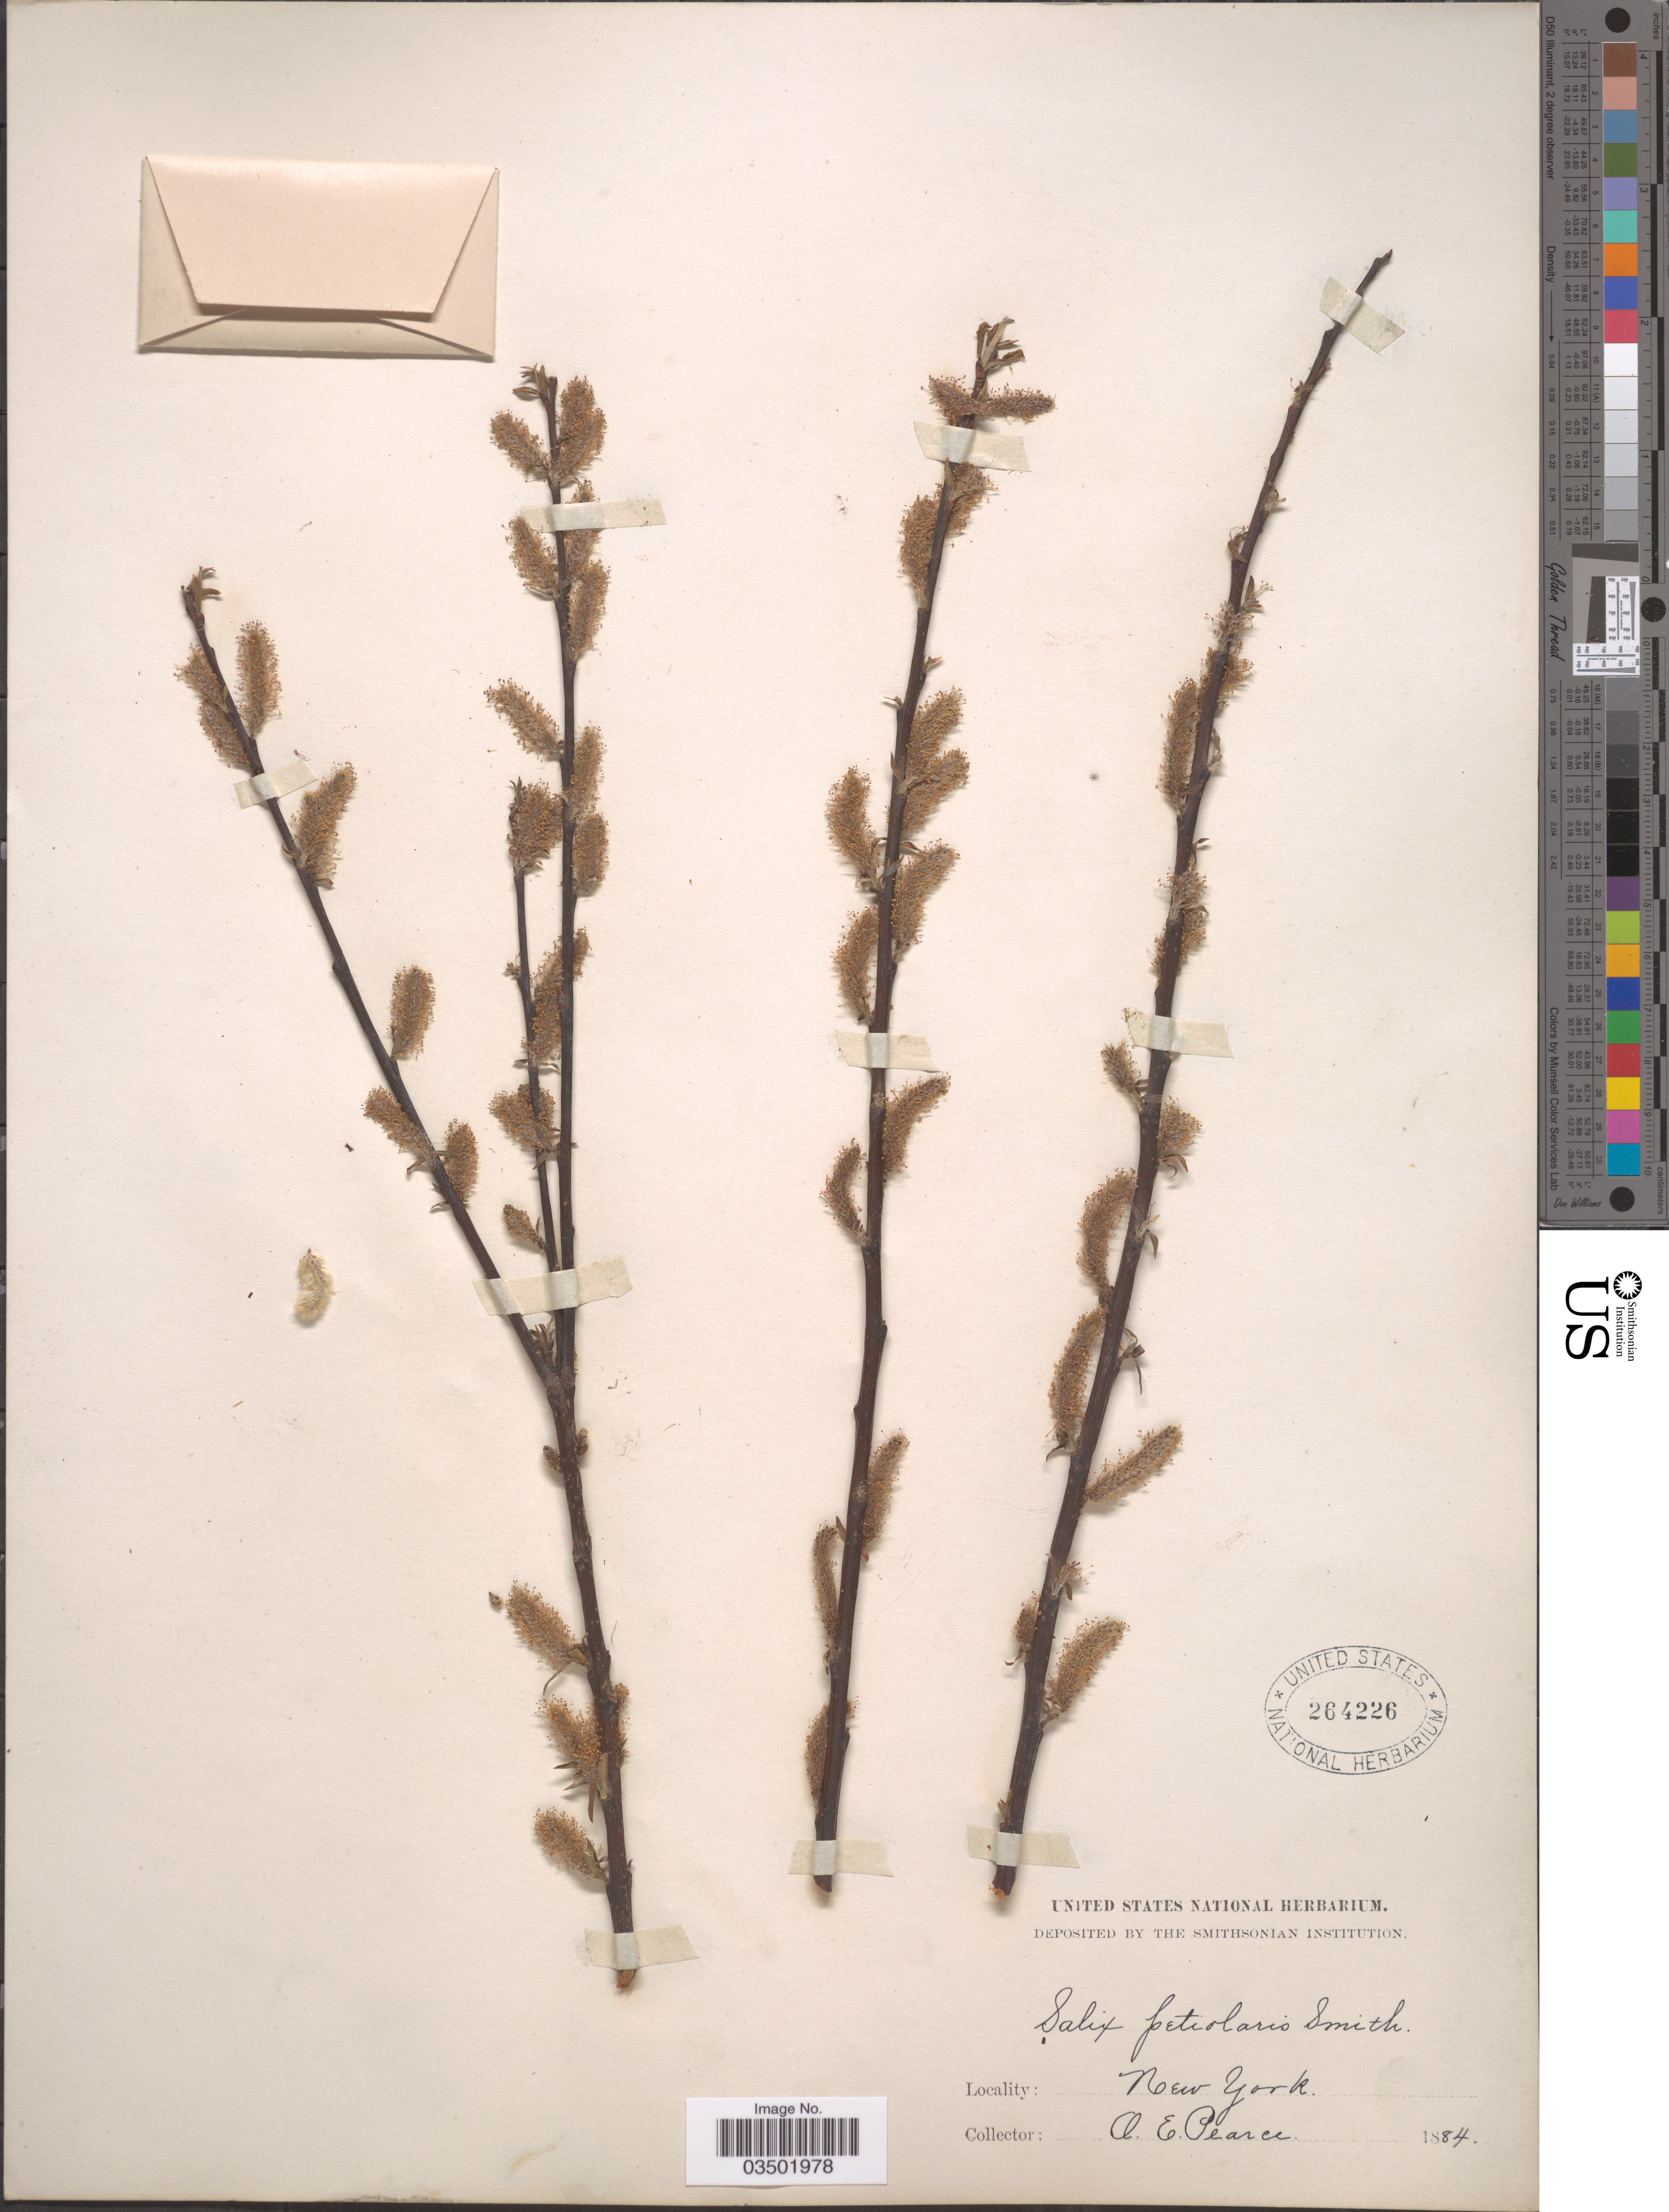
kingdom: Plantae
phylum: Tracheophyta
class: Magnoliopsida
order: Malpighiales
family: Salicaceae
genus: Salix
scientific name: Salix petiolaris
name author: Sm.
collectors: O. E. Pearce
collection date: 1884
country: United States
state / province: New York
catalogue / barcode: US 264226